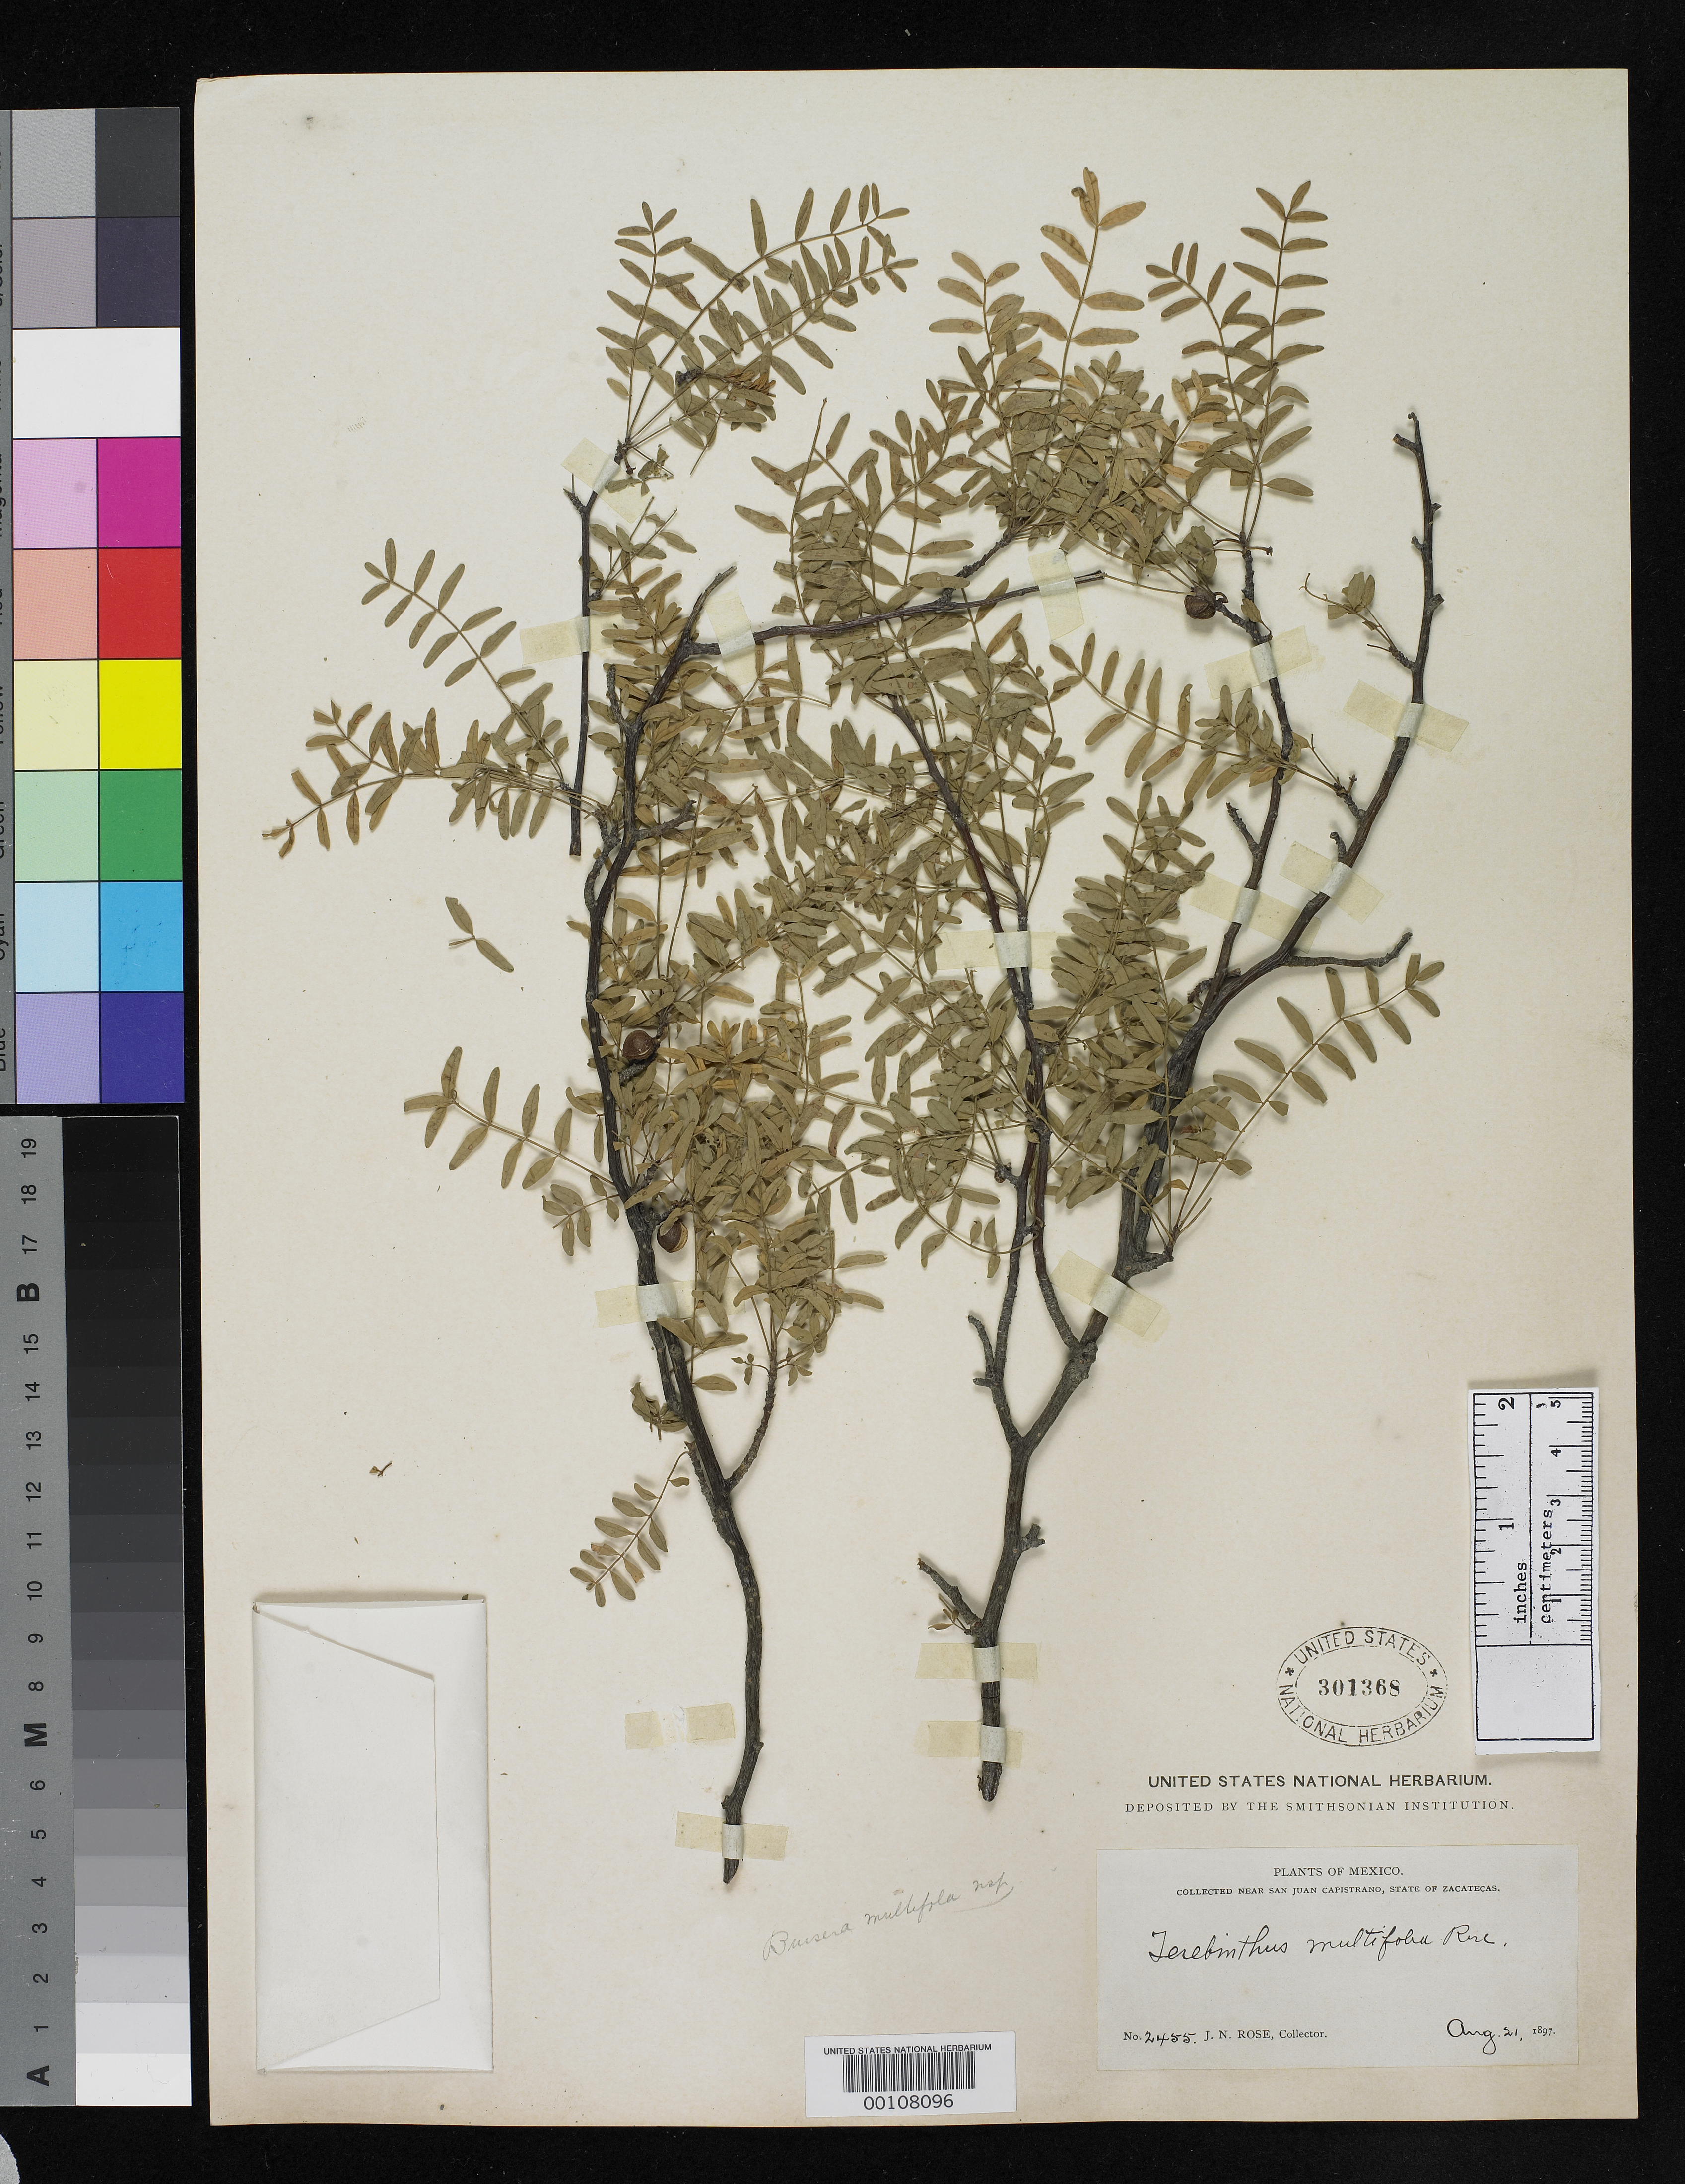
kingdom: Plantae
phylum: Tracheophyta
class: Magnoliopsida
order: Sapindales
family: Burseraceae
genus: Terebinthus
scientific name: Terebinthus multifolia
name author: Rose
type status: Holotype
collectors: J. N. Rose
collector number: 2455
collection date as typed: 21 Aug 1897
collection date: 1897-08-21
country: Mexico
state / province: Zacatecas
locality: At San Juan Capistrano.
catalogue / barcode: US 301368